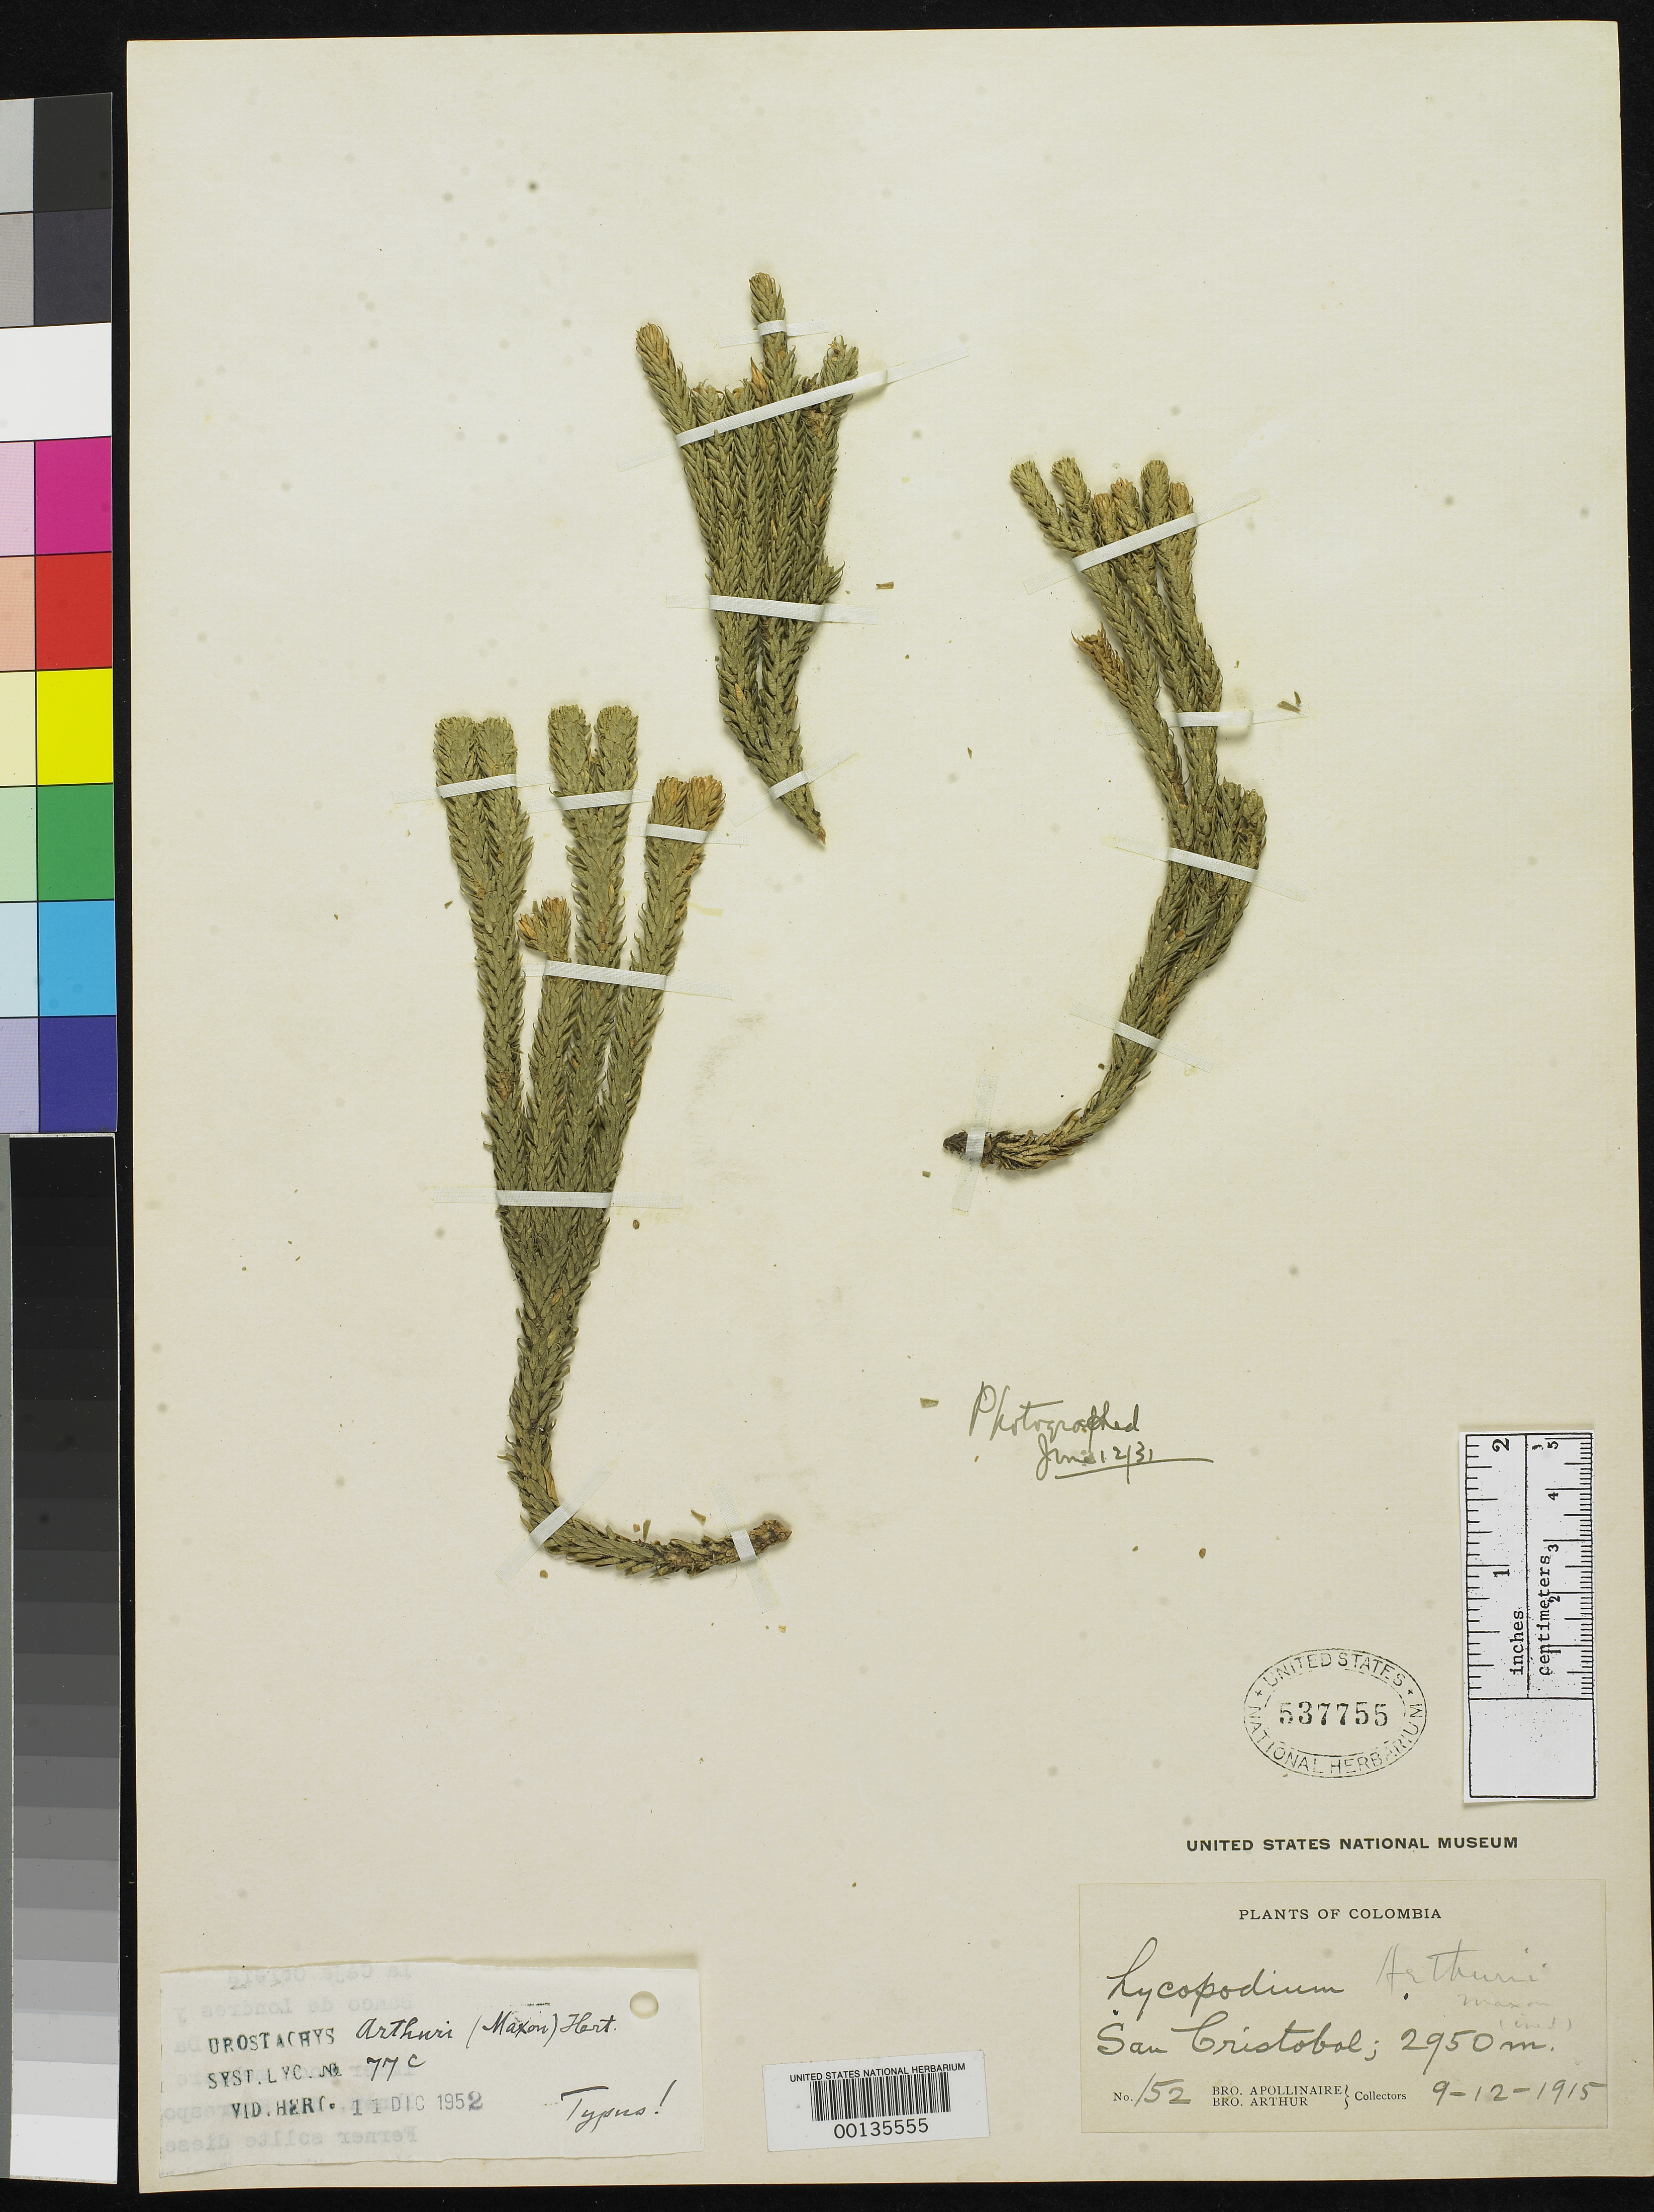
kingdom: Plantae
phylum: Tracheophyta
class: Lycopodiopsida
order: Lycopodiales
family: Lycopodiaceae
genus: Urostachys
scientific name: Urostachys arthurii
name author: Maxon ex Herter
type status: Holotype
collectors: B. Apollinar-Maria & Bro. Arthur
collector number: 152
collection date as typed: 09 Dec 1915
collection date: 1915-12-09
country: Colombia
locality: San Cristobal.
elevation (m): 2950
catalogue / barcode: US 537755